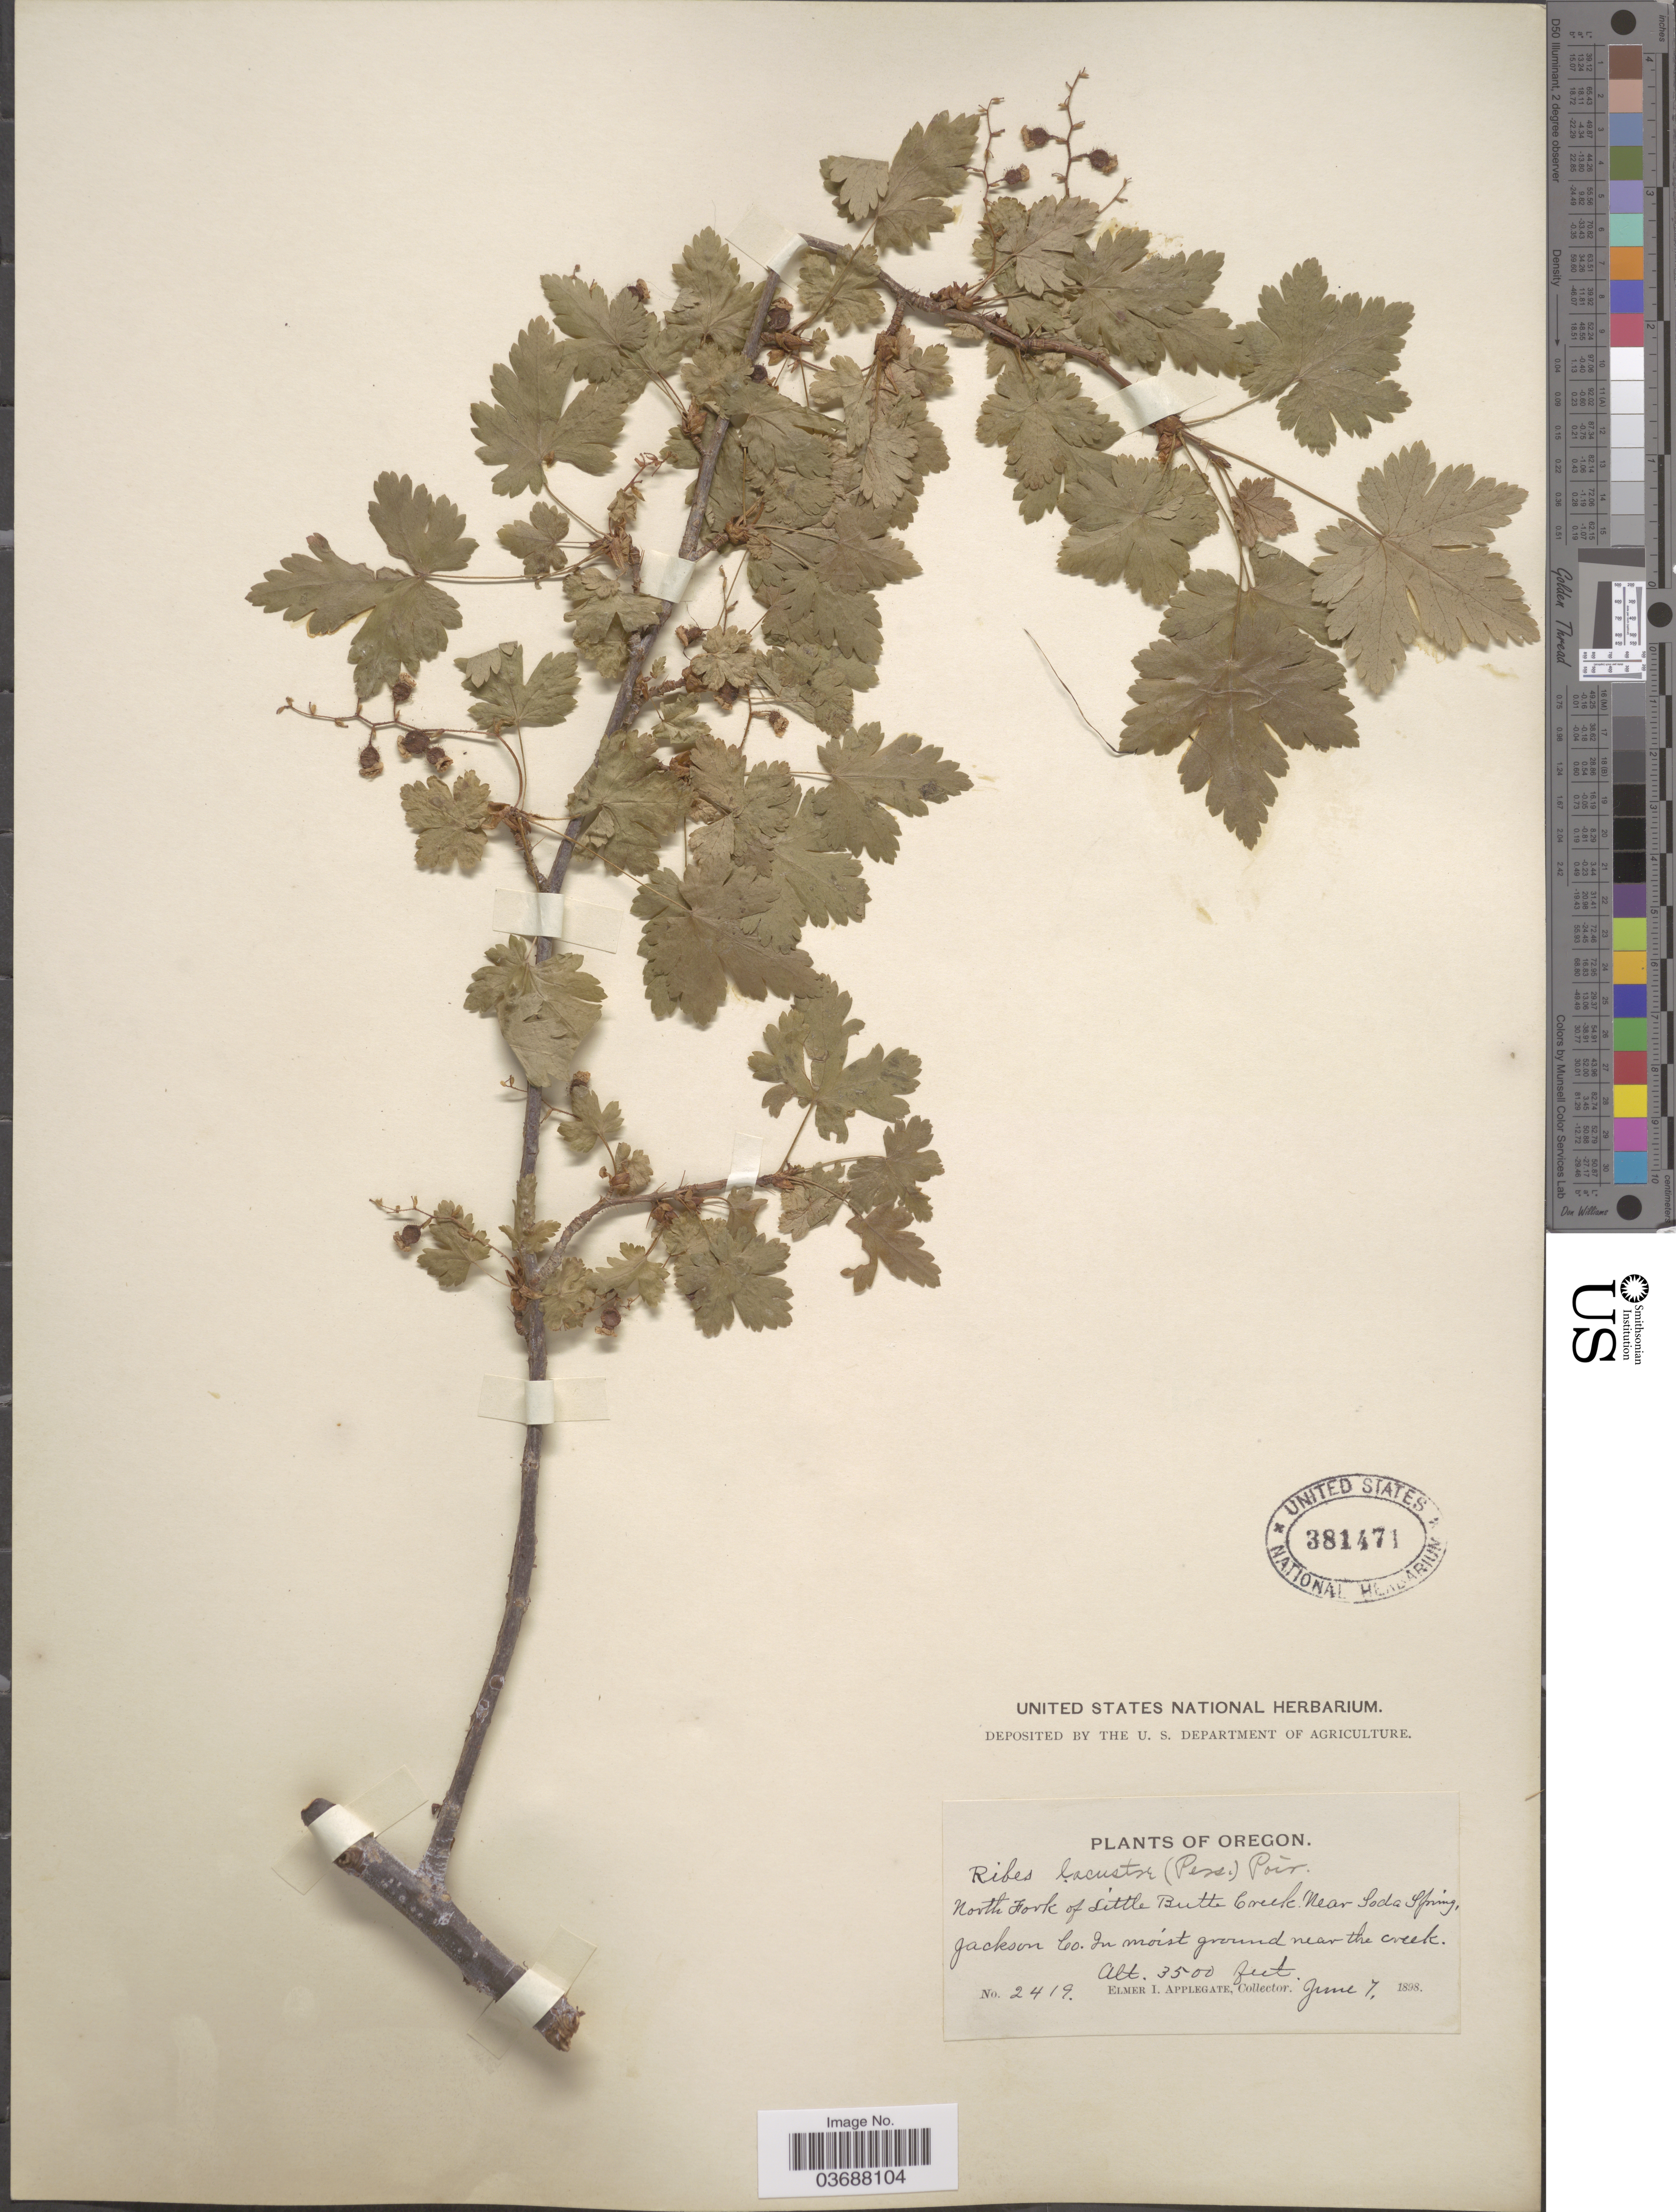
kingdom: Plantae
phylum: Tracheophyta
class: Magnoliopsida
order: Saxifragales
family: Grossulariaceae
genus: Ribes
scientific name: Ribes lacustre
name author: (Pers.) Poir.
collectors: E. I. Applegate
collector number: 2419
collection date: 1898-06-07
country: United States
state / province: Oregon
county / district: Jackson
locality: North Fork of Little Butte Creek. Near Soda Spring, Jackson Co.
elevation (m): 1067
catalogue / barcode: US 381471